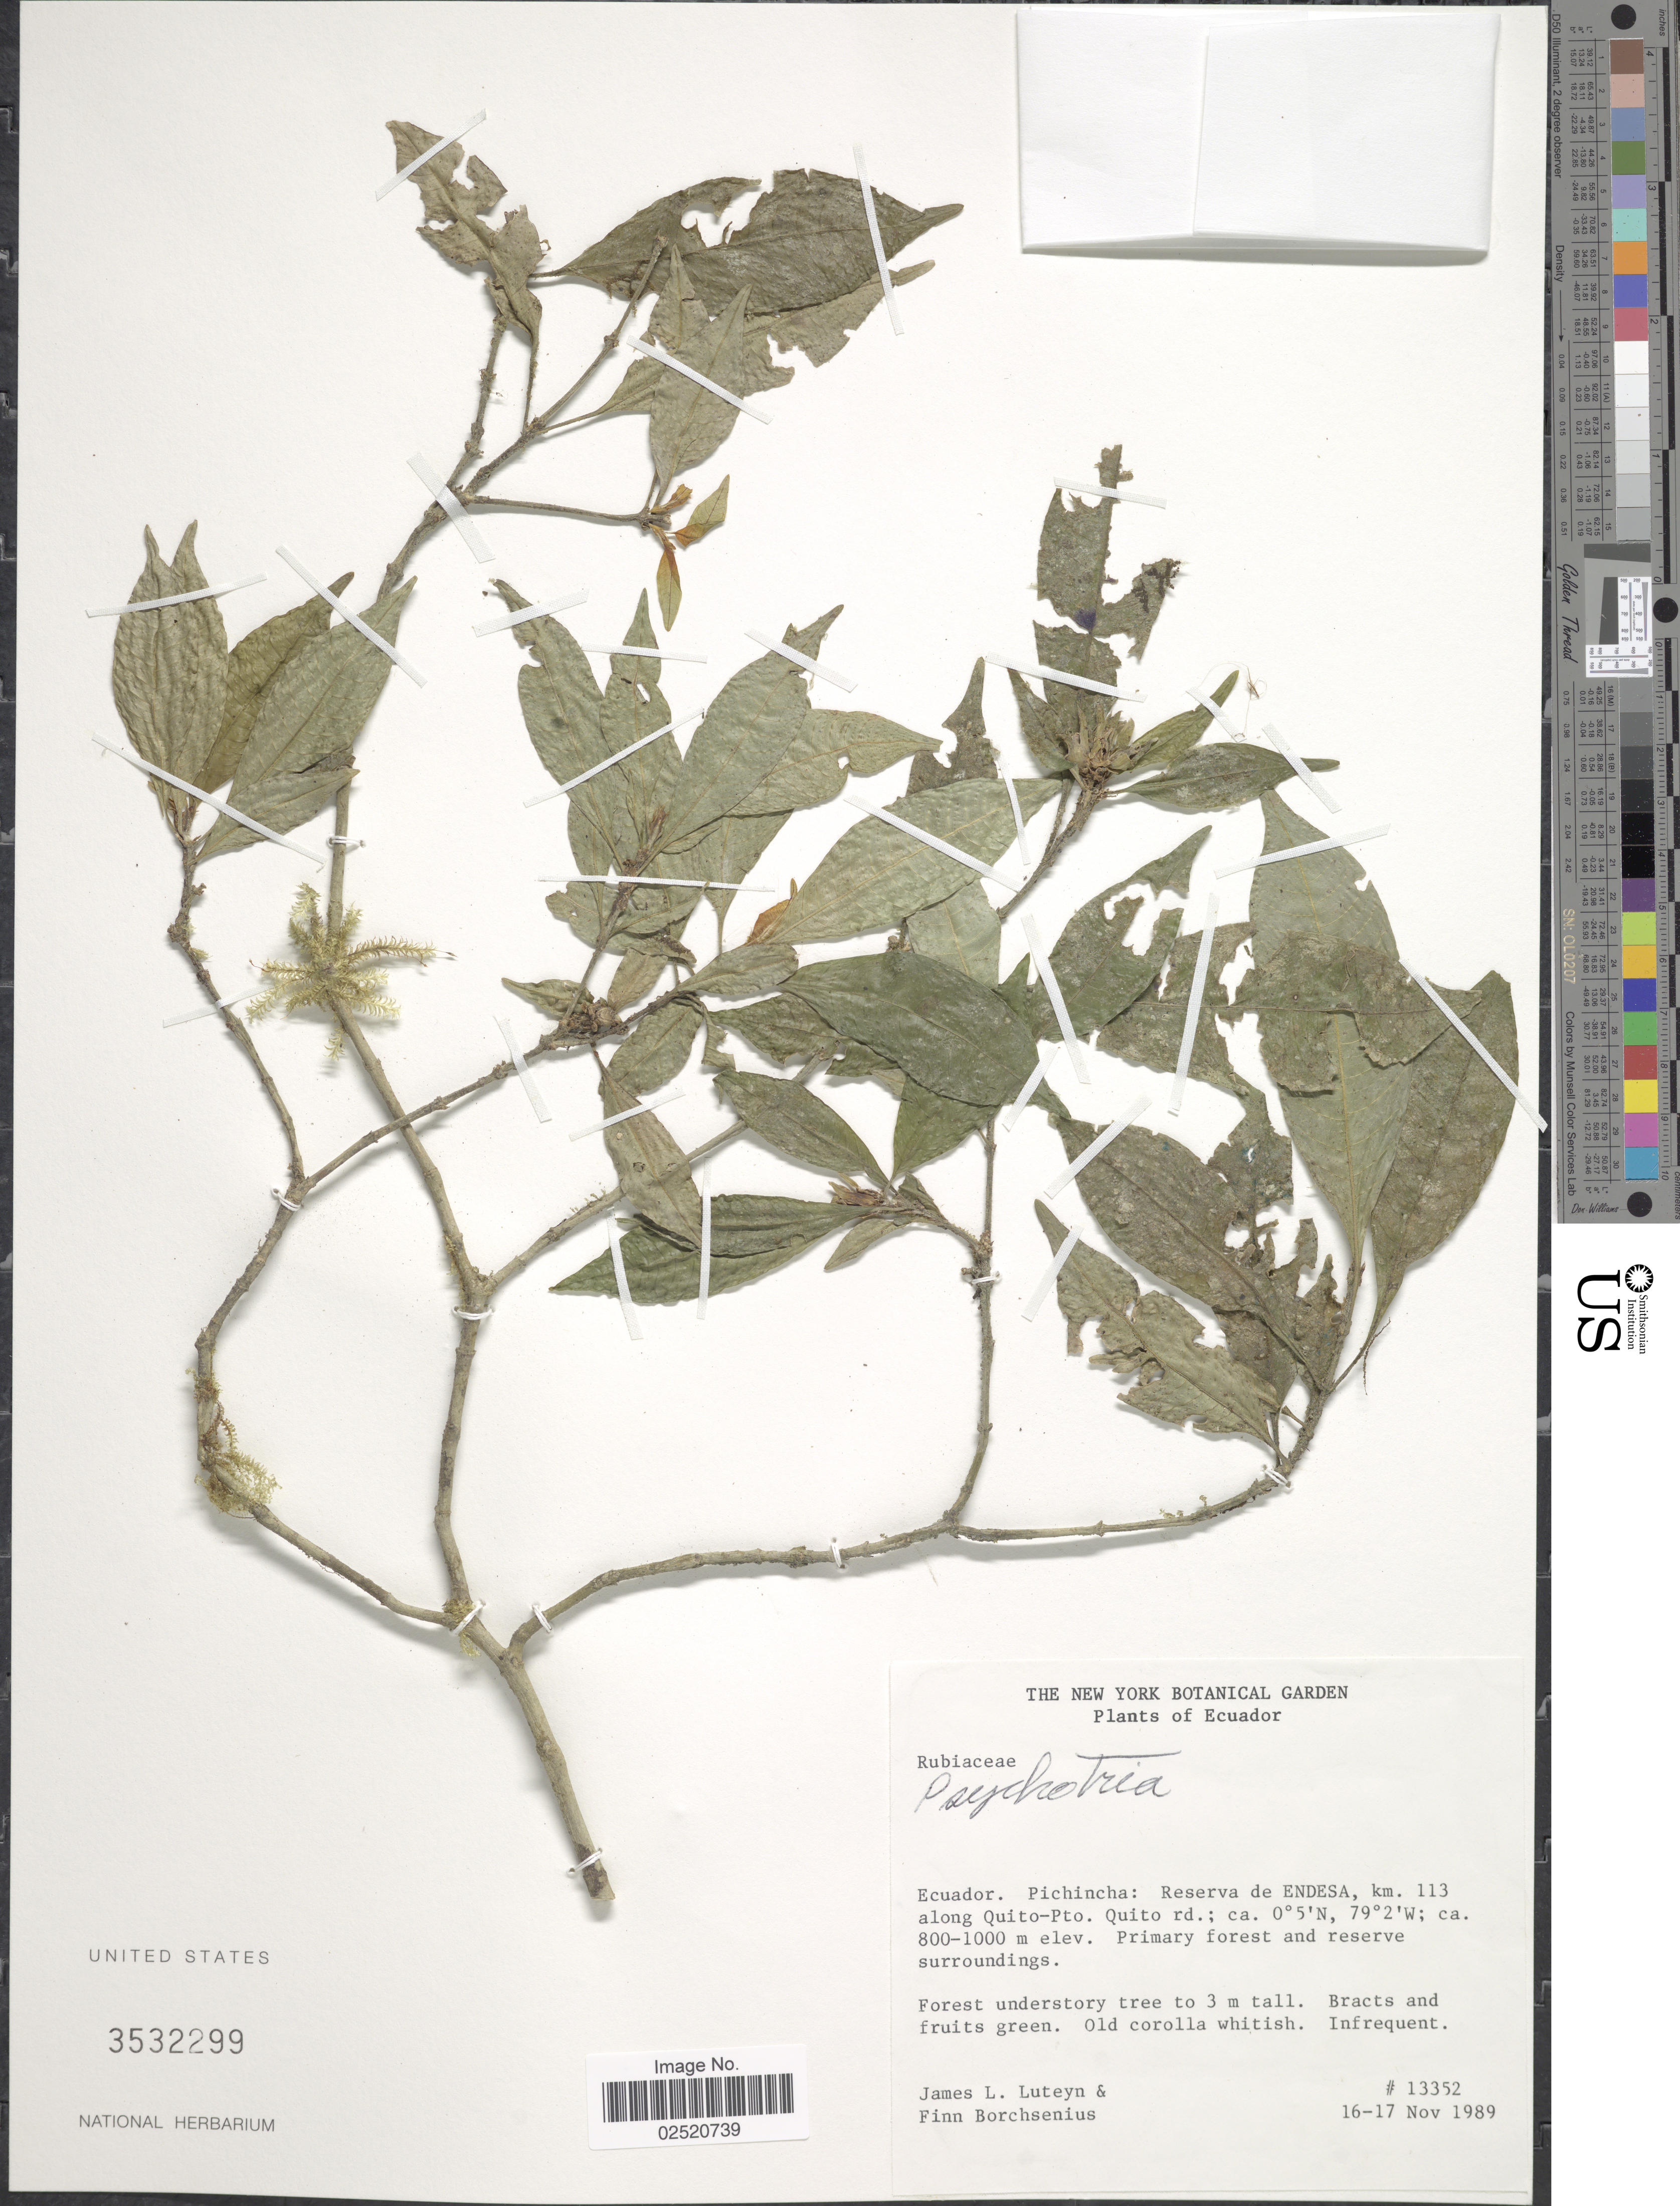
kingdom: Plantae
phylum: Tracheophyta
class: Magnoliopsida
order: Gentianales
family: Rubiaceae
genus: Psychotria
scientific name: Psychotria sp.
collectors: J. L. Luteyn & F. Borchsenius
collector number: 13352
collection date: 1989-11-16/1989-11-17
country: Ecuador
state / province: Pichincha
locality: Reserva de ENDESA, km. 113 along Quito-Pto. Quito rd.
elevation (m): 800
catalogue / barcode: US 3532299